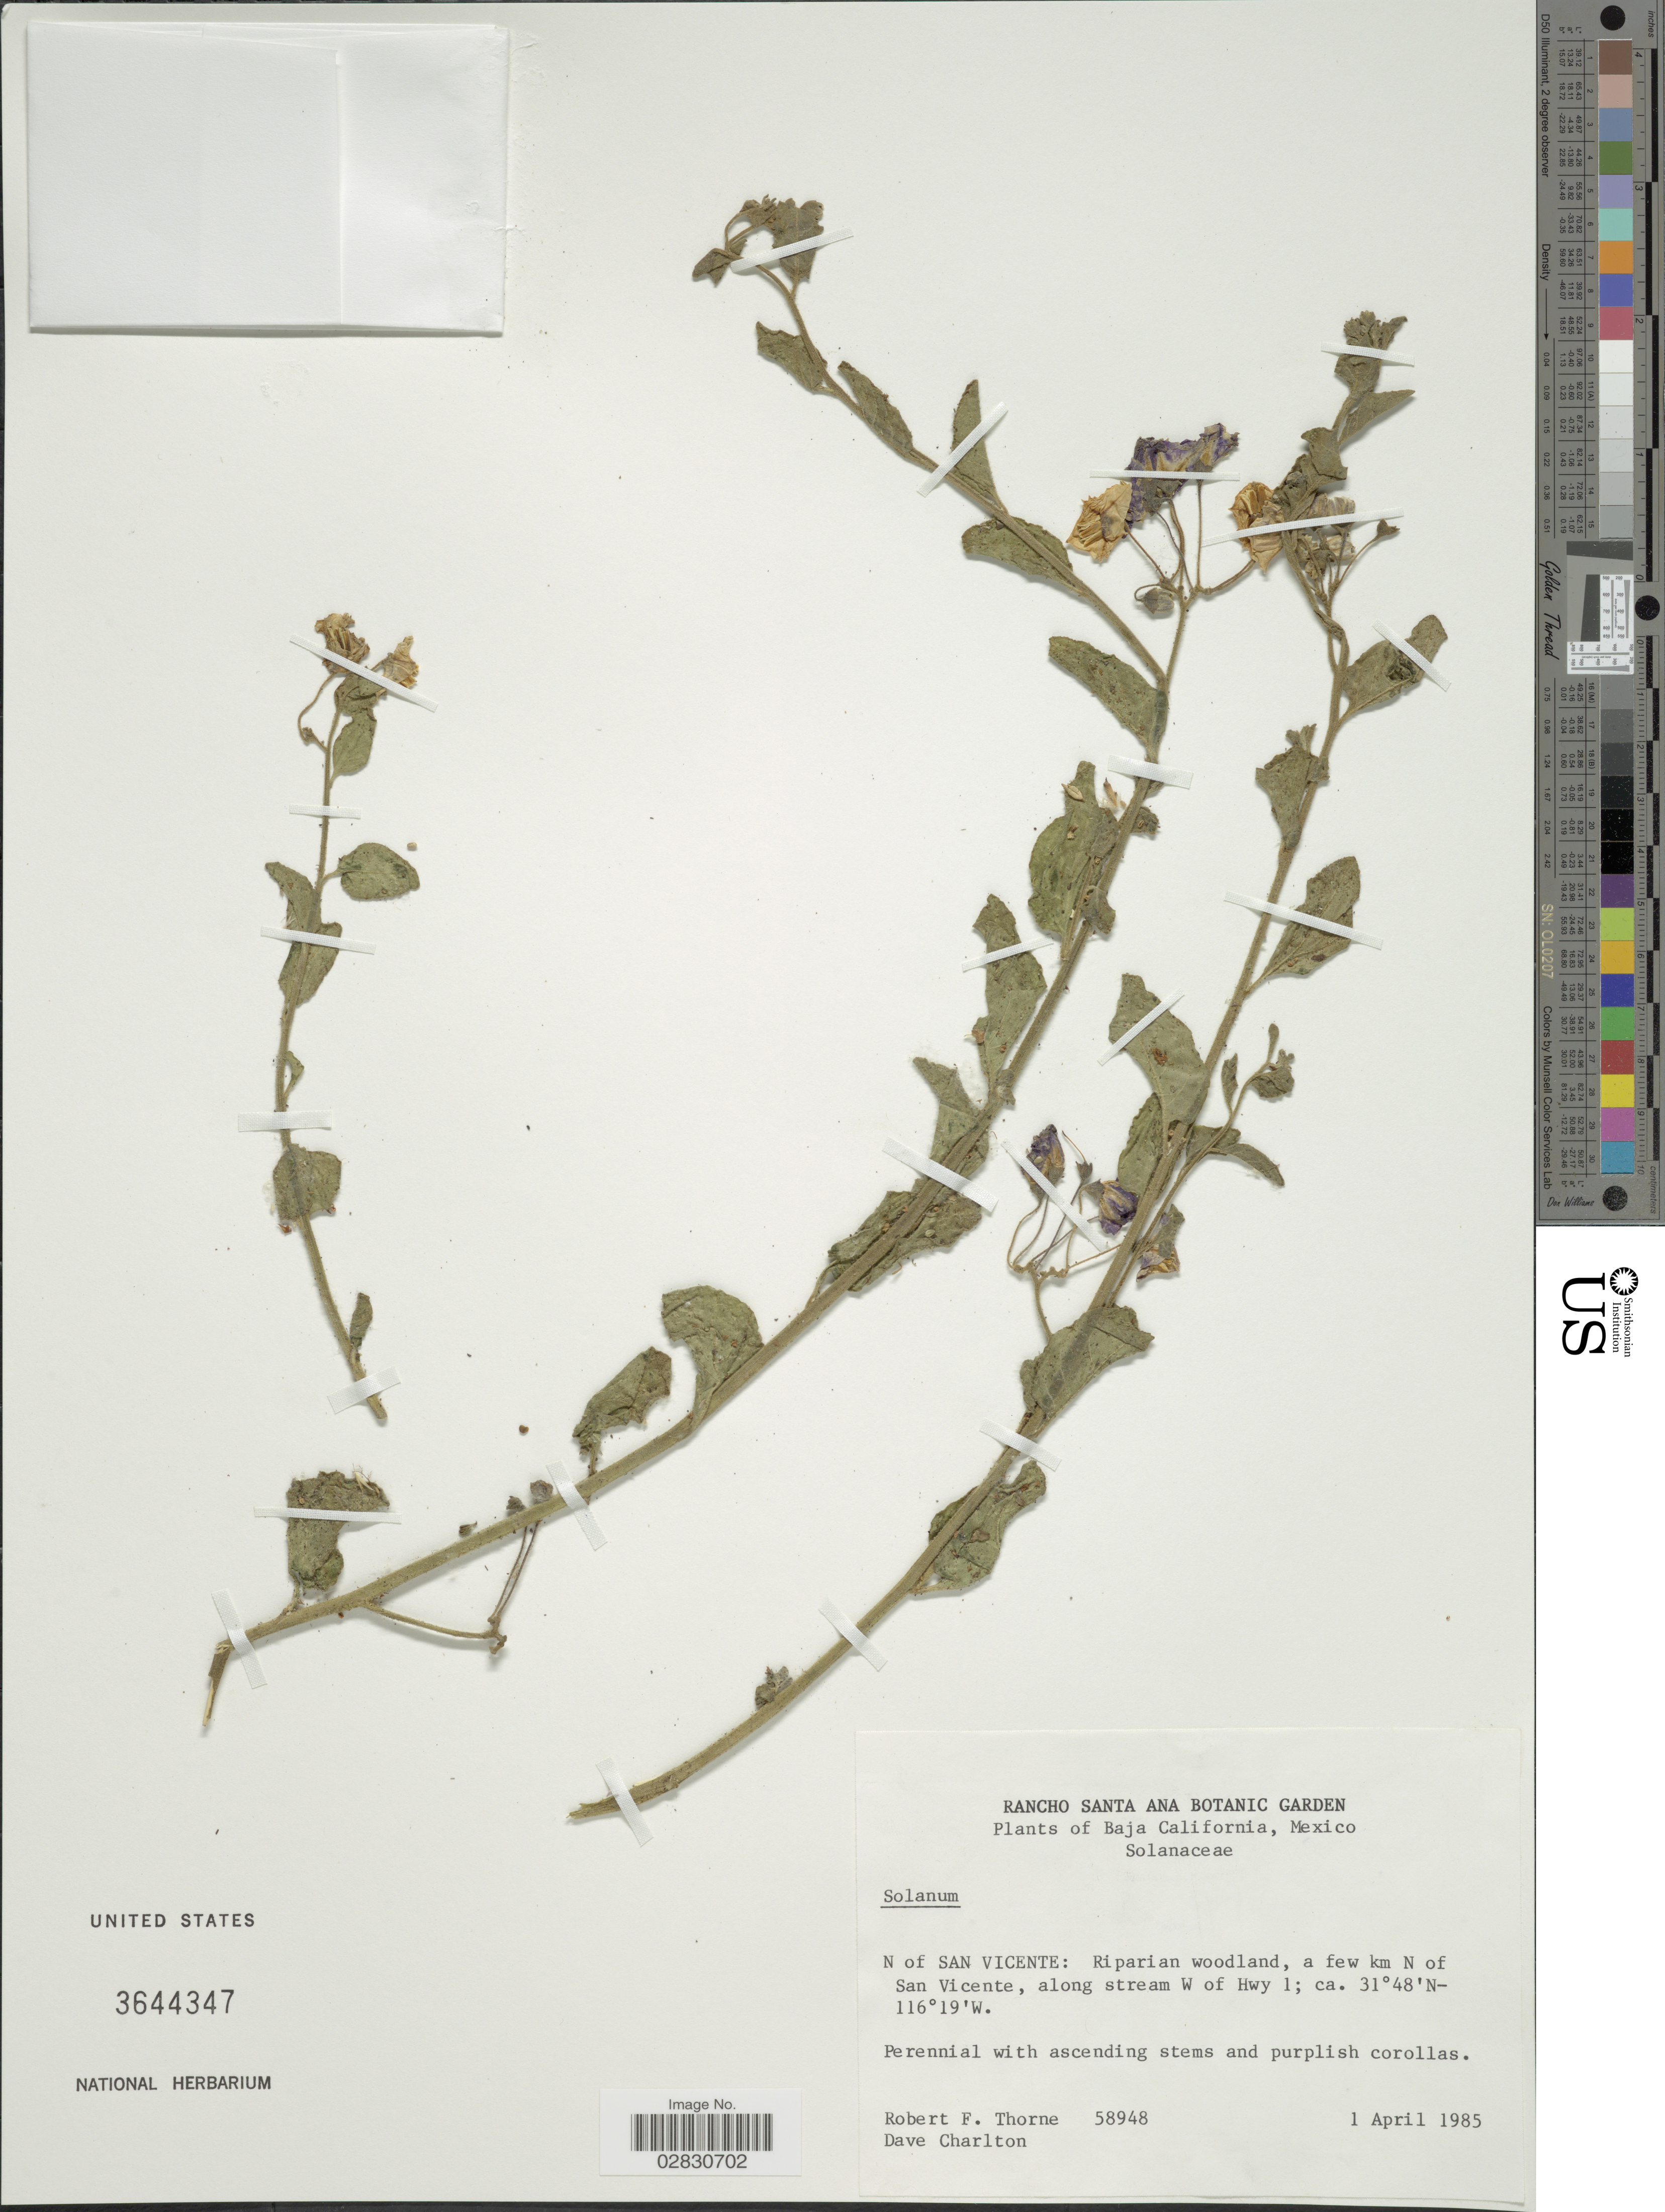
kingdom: Plantae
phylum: Tracheophyta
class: Magnoliopsida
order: Solanales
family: Solanaceae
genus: Solanum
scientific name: Solanum sp.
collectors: R. F. Thorne & D. Charlton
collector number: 58948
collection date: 1985-04-01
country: Mexico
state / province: Baja California Norte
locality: N of San Vicente: Riparian woodland, a few km N of San Vicente, along stream W of Hwy 1.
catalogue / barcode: US 3644347